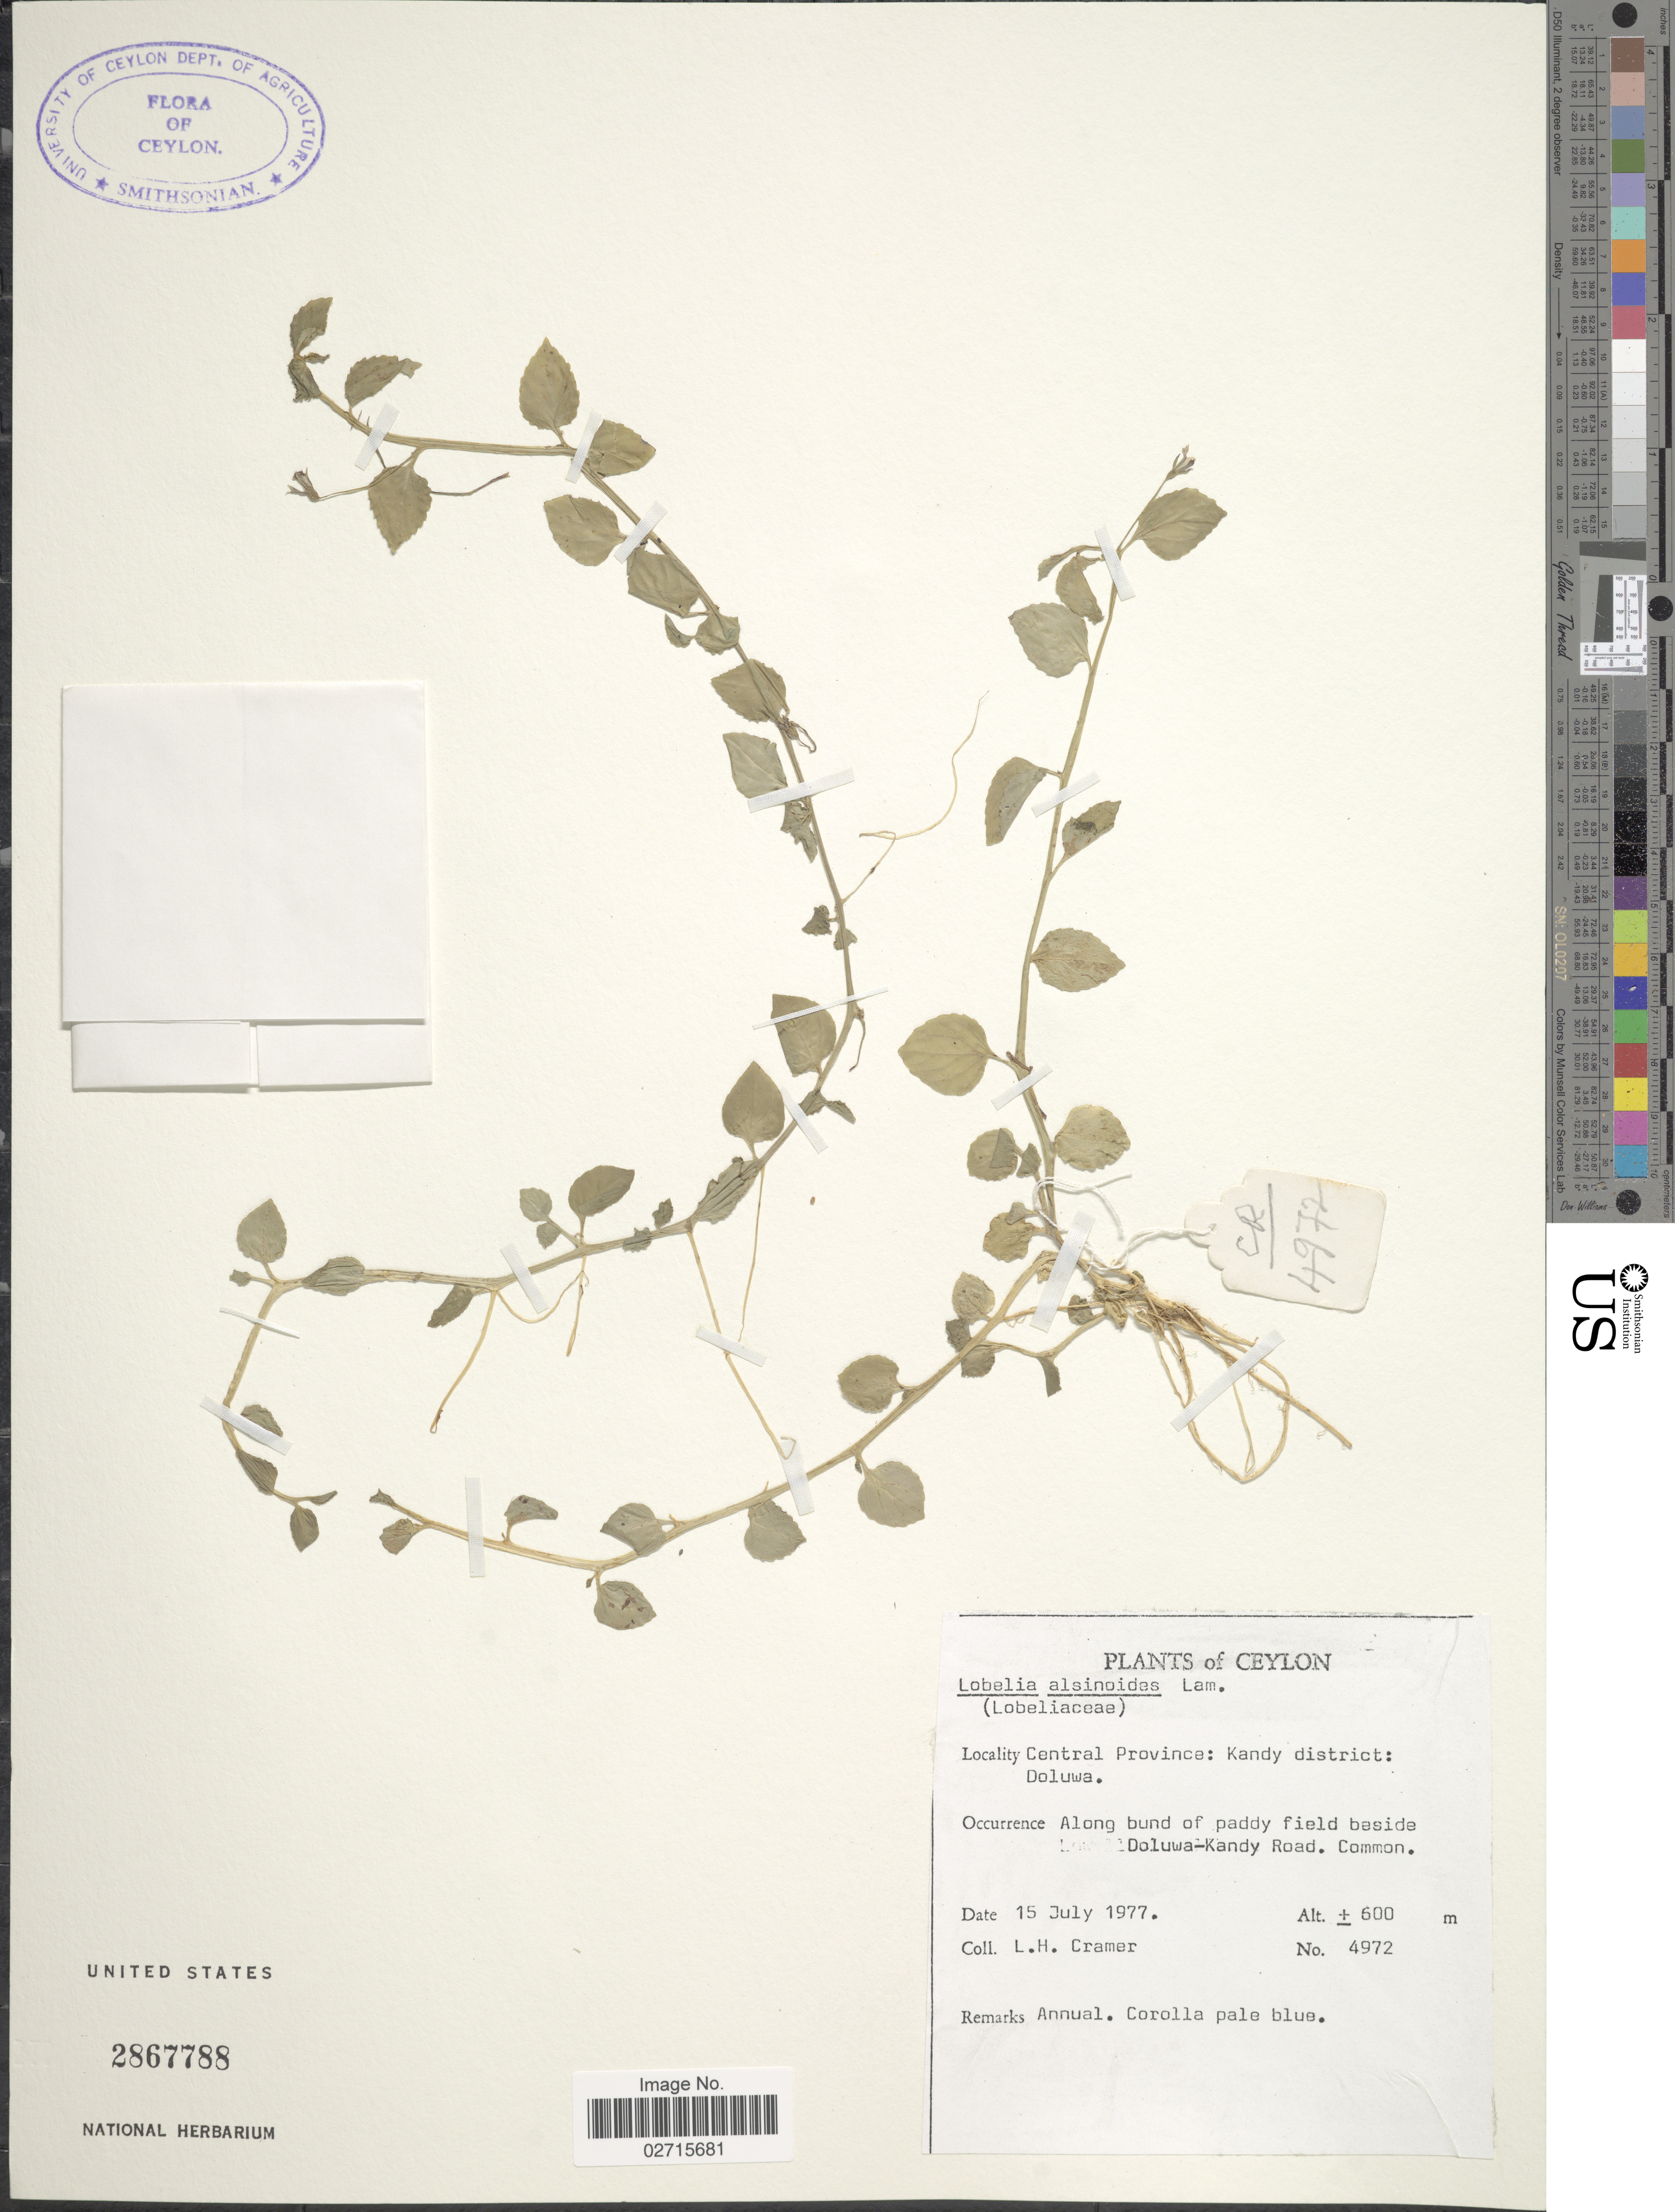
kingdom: Plantae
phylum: Tracheophyta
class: Magnoliopsida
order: Asterales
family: Campanulaceae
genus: Lobelia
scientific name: Lobelia alsinoides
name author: Lam.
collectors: L. H. Cramer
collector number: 4972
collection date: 1977-07-15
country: Sri Lanka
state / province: Central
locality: Ceylon. Central Province: Kandy district: Doluwa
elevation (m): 600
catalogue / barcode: US 2867788